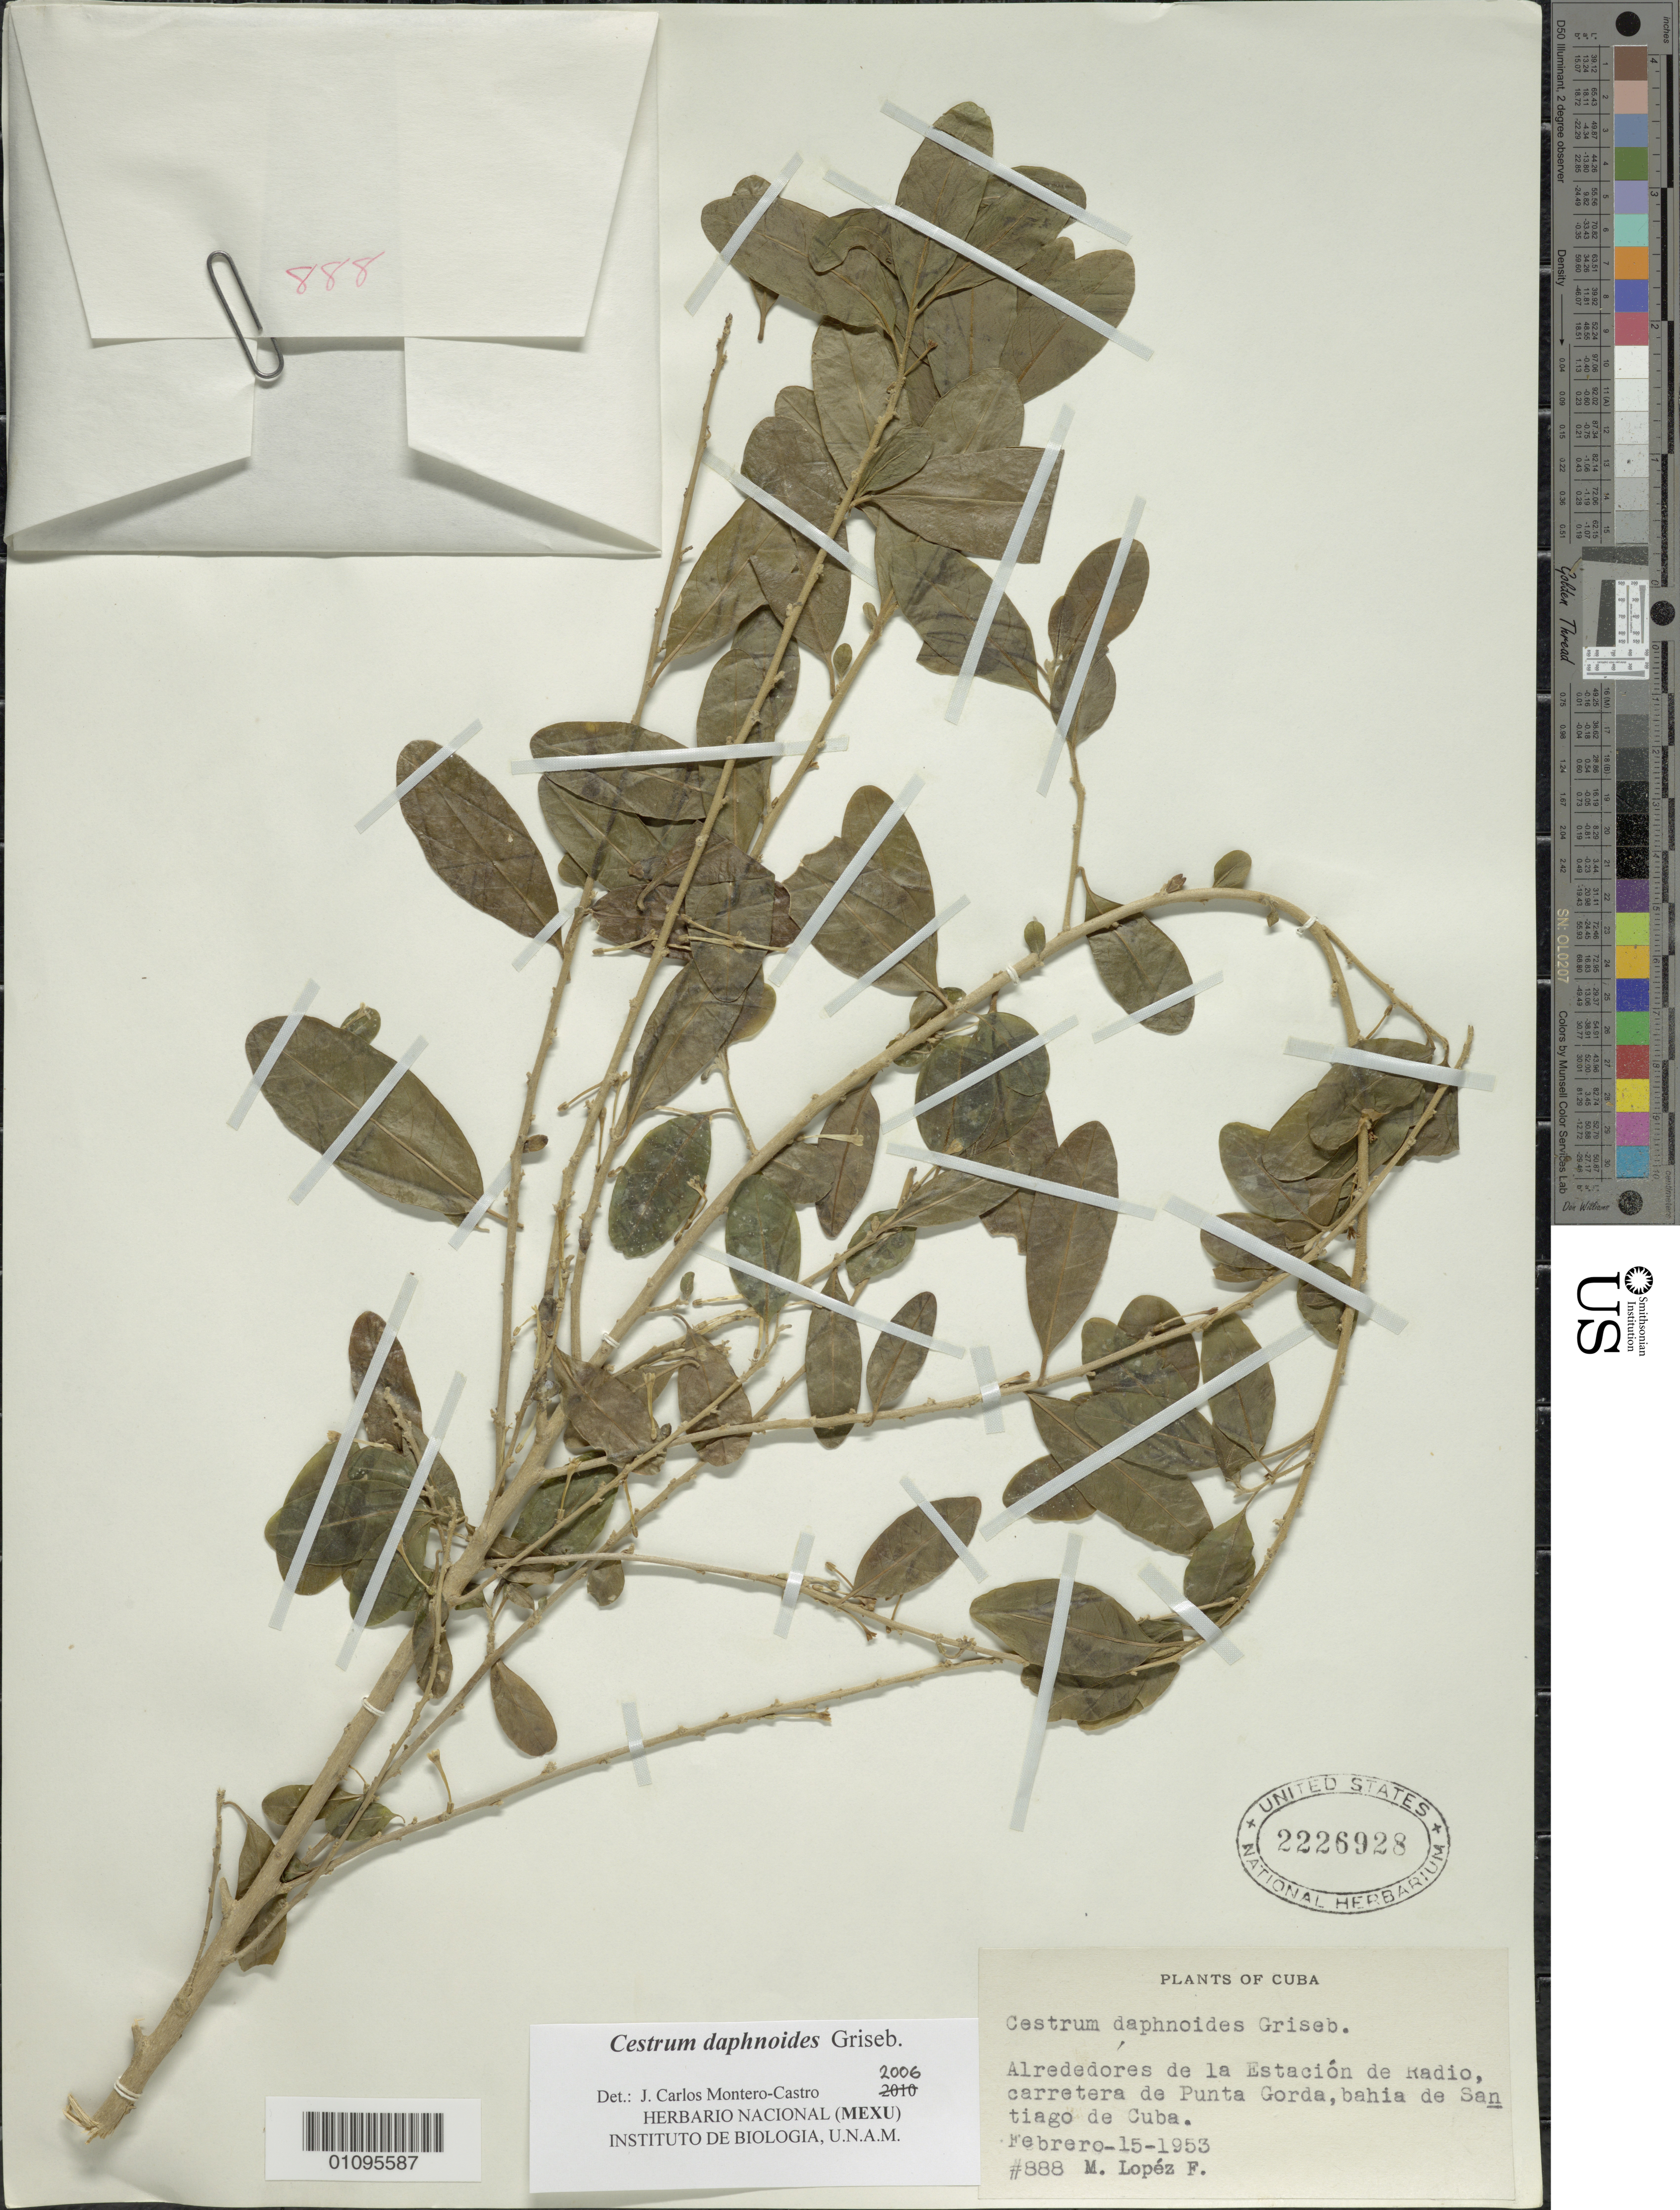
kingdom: Plantae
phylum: Tracheophyta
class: Magnoliopsida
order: Solanales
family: Solanaceae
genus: Cestrum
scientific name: Cestrum daphnoides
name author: Griseb.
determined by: Montero-Castro, J. C.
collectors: M. López Figueiras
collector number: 888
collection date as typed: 15 Feb 1953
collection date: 1953-02-15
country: Cuba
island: Cuba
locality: Bahia de Santiago de Cuba, alrededores de la Estación de Radio, carretera de Punta Gorda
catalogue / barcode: US 2226928